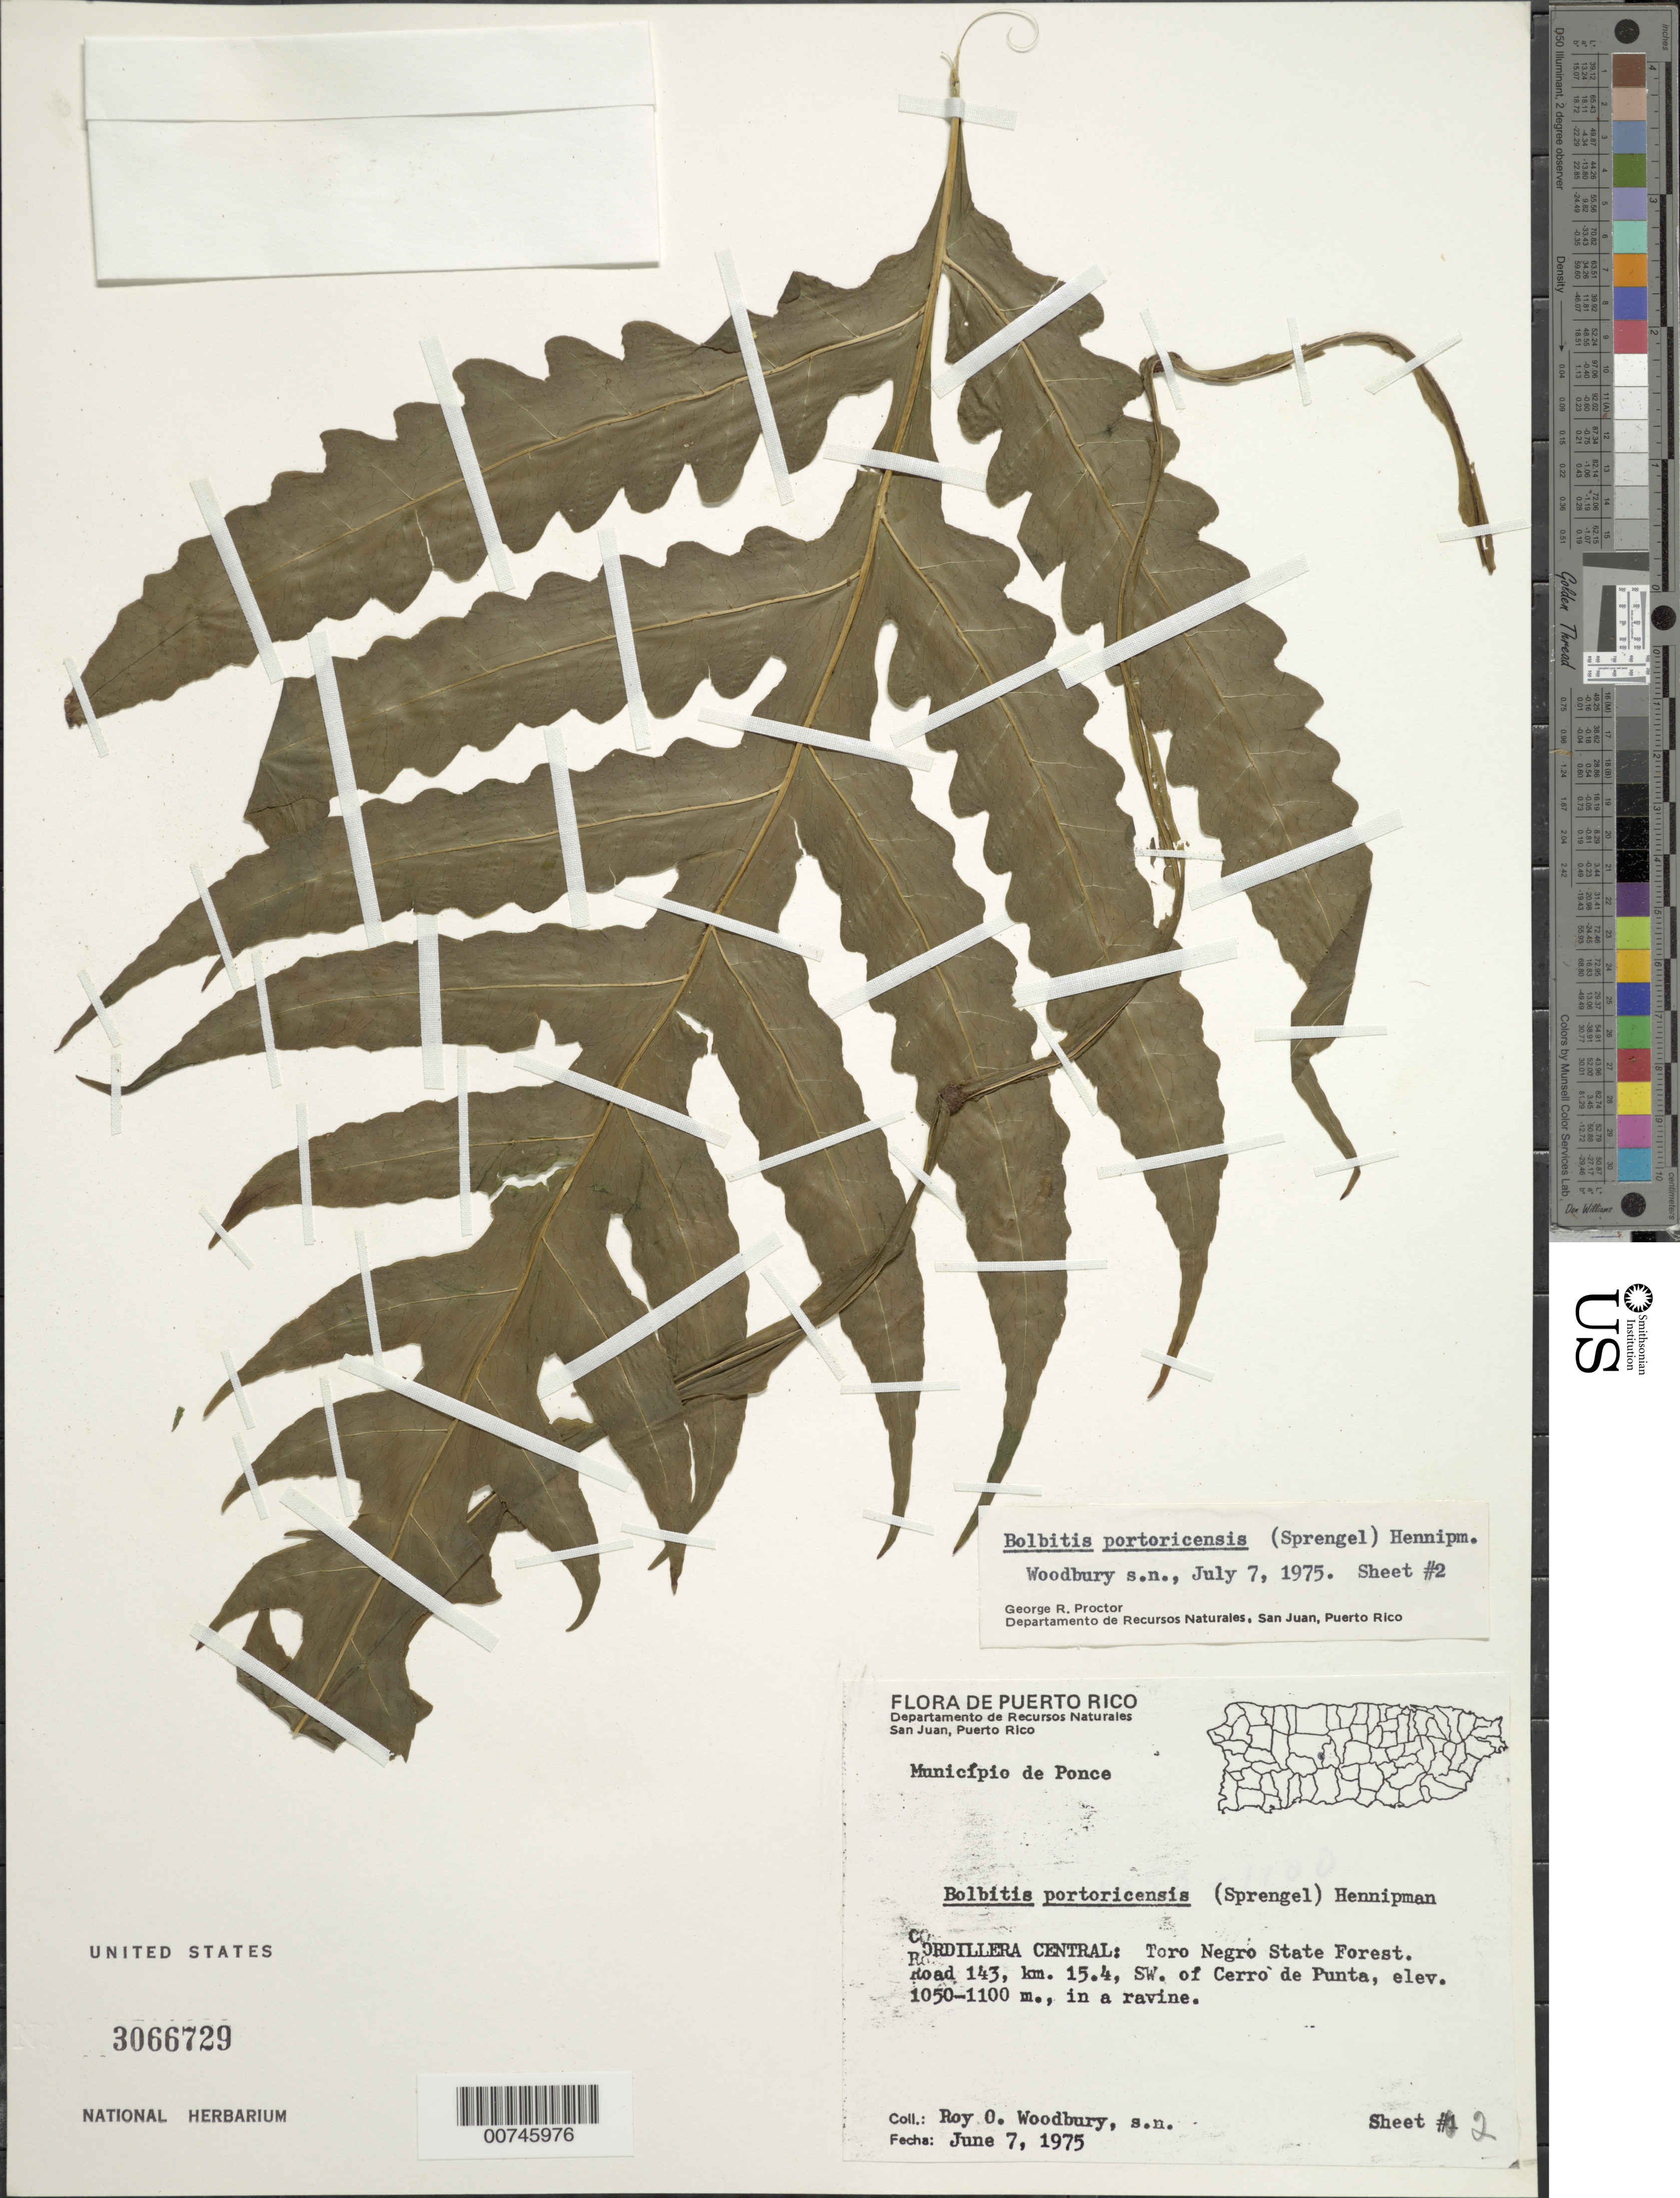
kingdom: Plantae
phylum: Tracheophyta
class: Polypodiopsida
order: Polypodiales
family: Dryopteridaceae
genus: Bolbitis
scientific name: Bolbitis portoricensis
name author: (Spreng.) Hennipman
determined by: Proctor, G. R.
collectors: R. O. Woodbury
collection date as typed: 06 Jun 1975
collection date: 1975-06-06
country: Puerto Rico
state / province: Ponce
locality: Cordillera Central: Toro Negro State Forest. Road 143, km 15.4, SW of Cerro de Punta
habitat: In ravine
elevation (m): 1050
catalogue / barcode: US 3066729